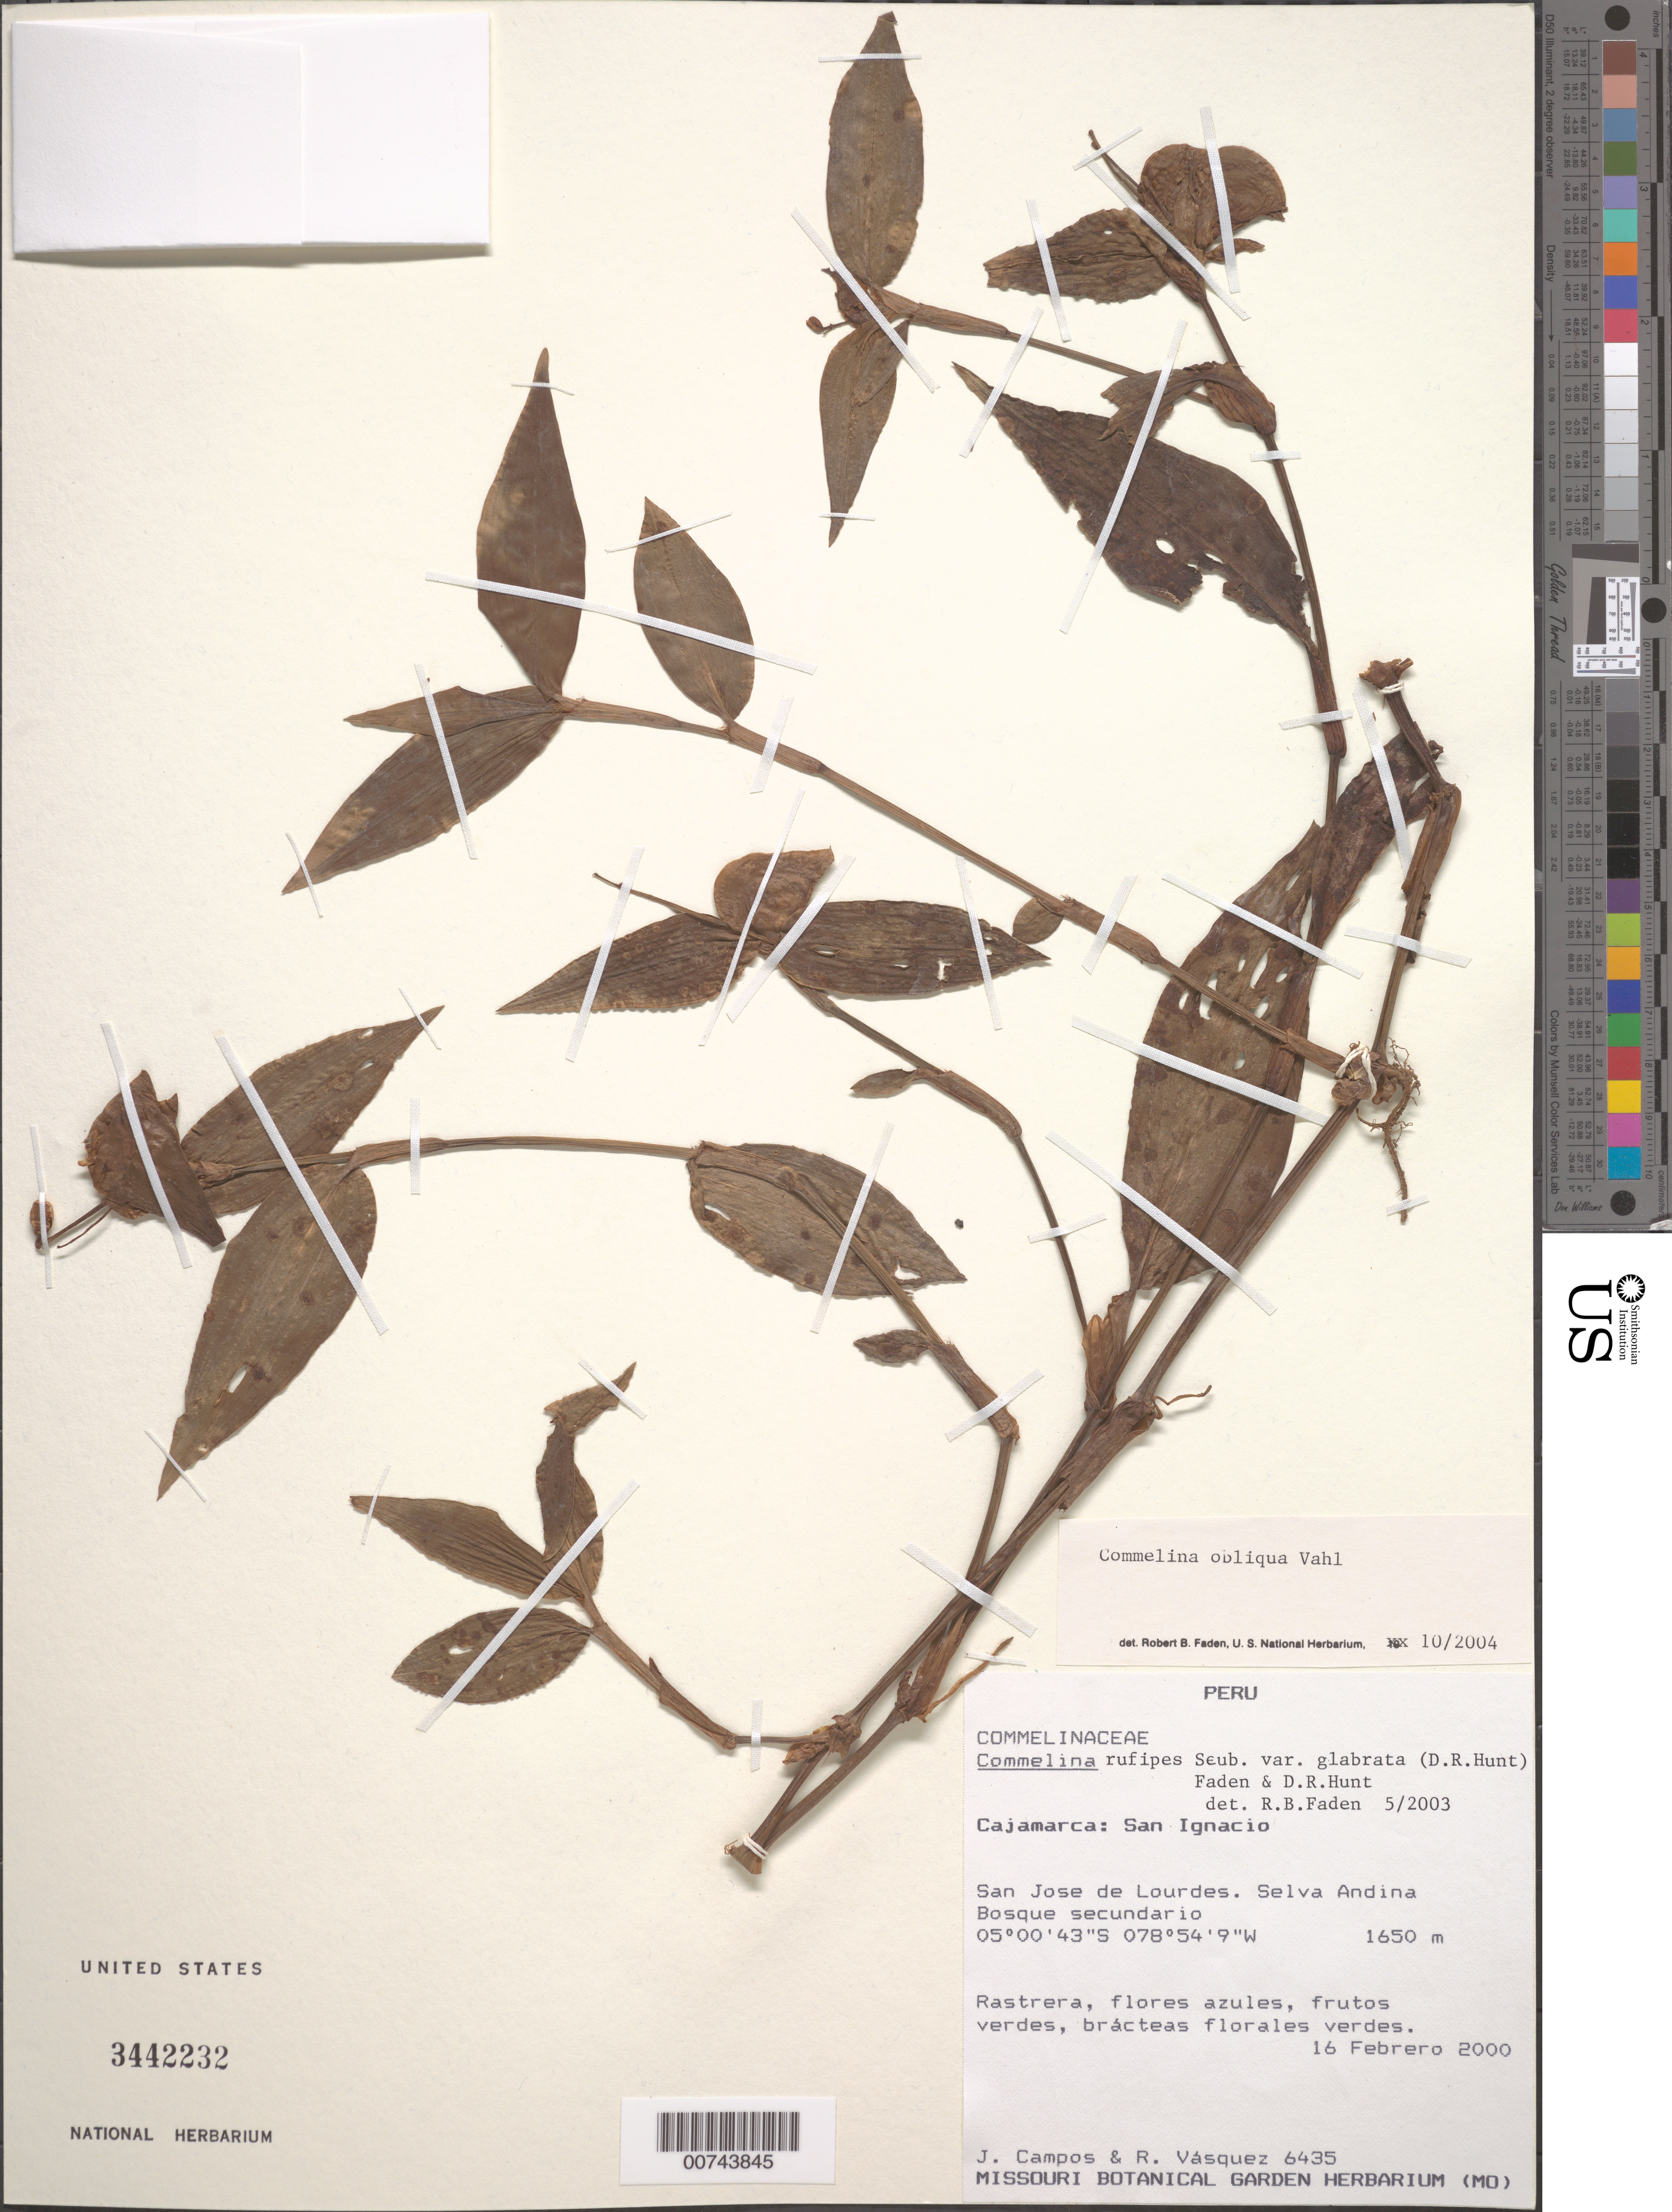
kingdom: Plantae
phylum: Tracheophyta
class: Liliopsida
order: Commelinales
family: Commelinaceae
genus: Commelina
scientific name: Commelina obliqua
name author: Vahl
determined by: Faden, Robert B., (US), Smithsonian Institution - National Museum of Natural History (UNITED STATES)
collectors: J. Campos & R. Vásquez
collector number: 6435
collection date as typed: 16 Feb 2000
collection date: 2000-02-16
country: Peru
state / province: Cajamarca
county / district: San Ignacio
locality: San José de Lourdes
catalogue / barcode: US 3442232